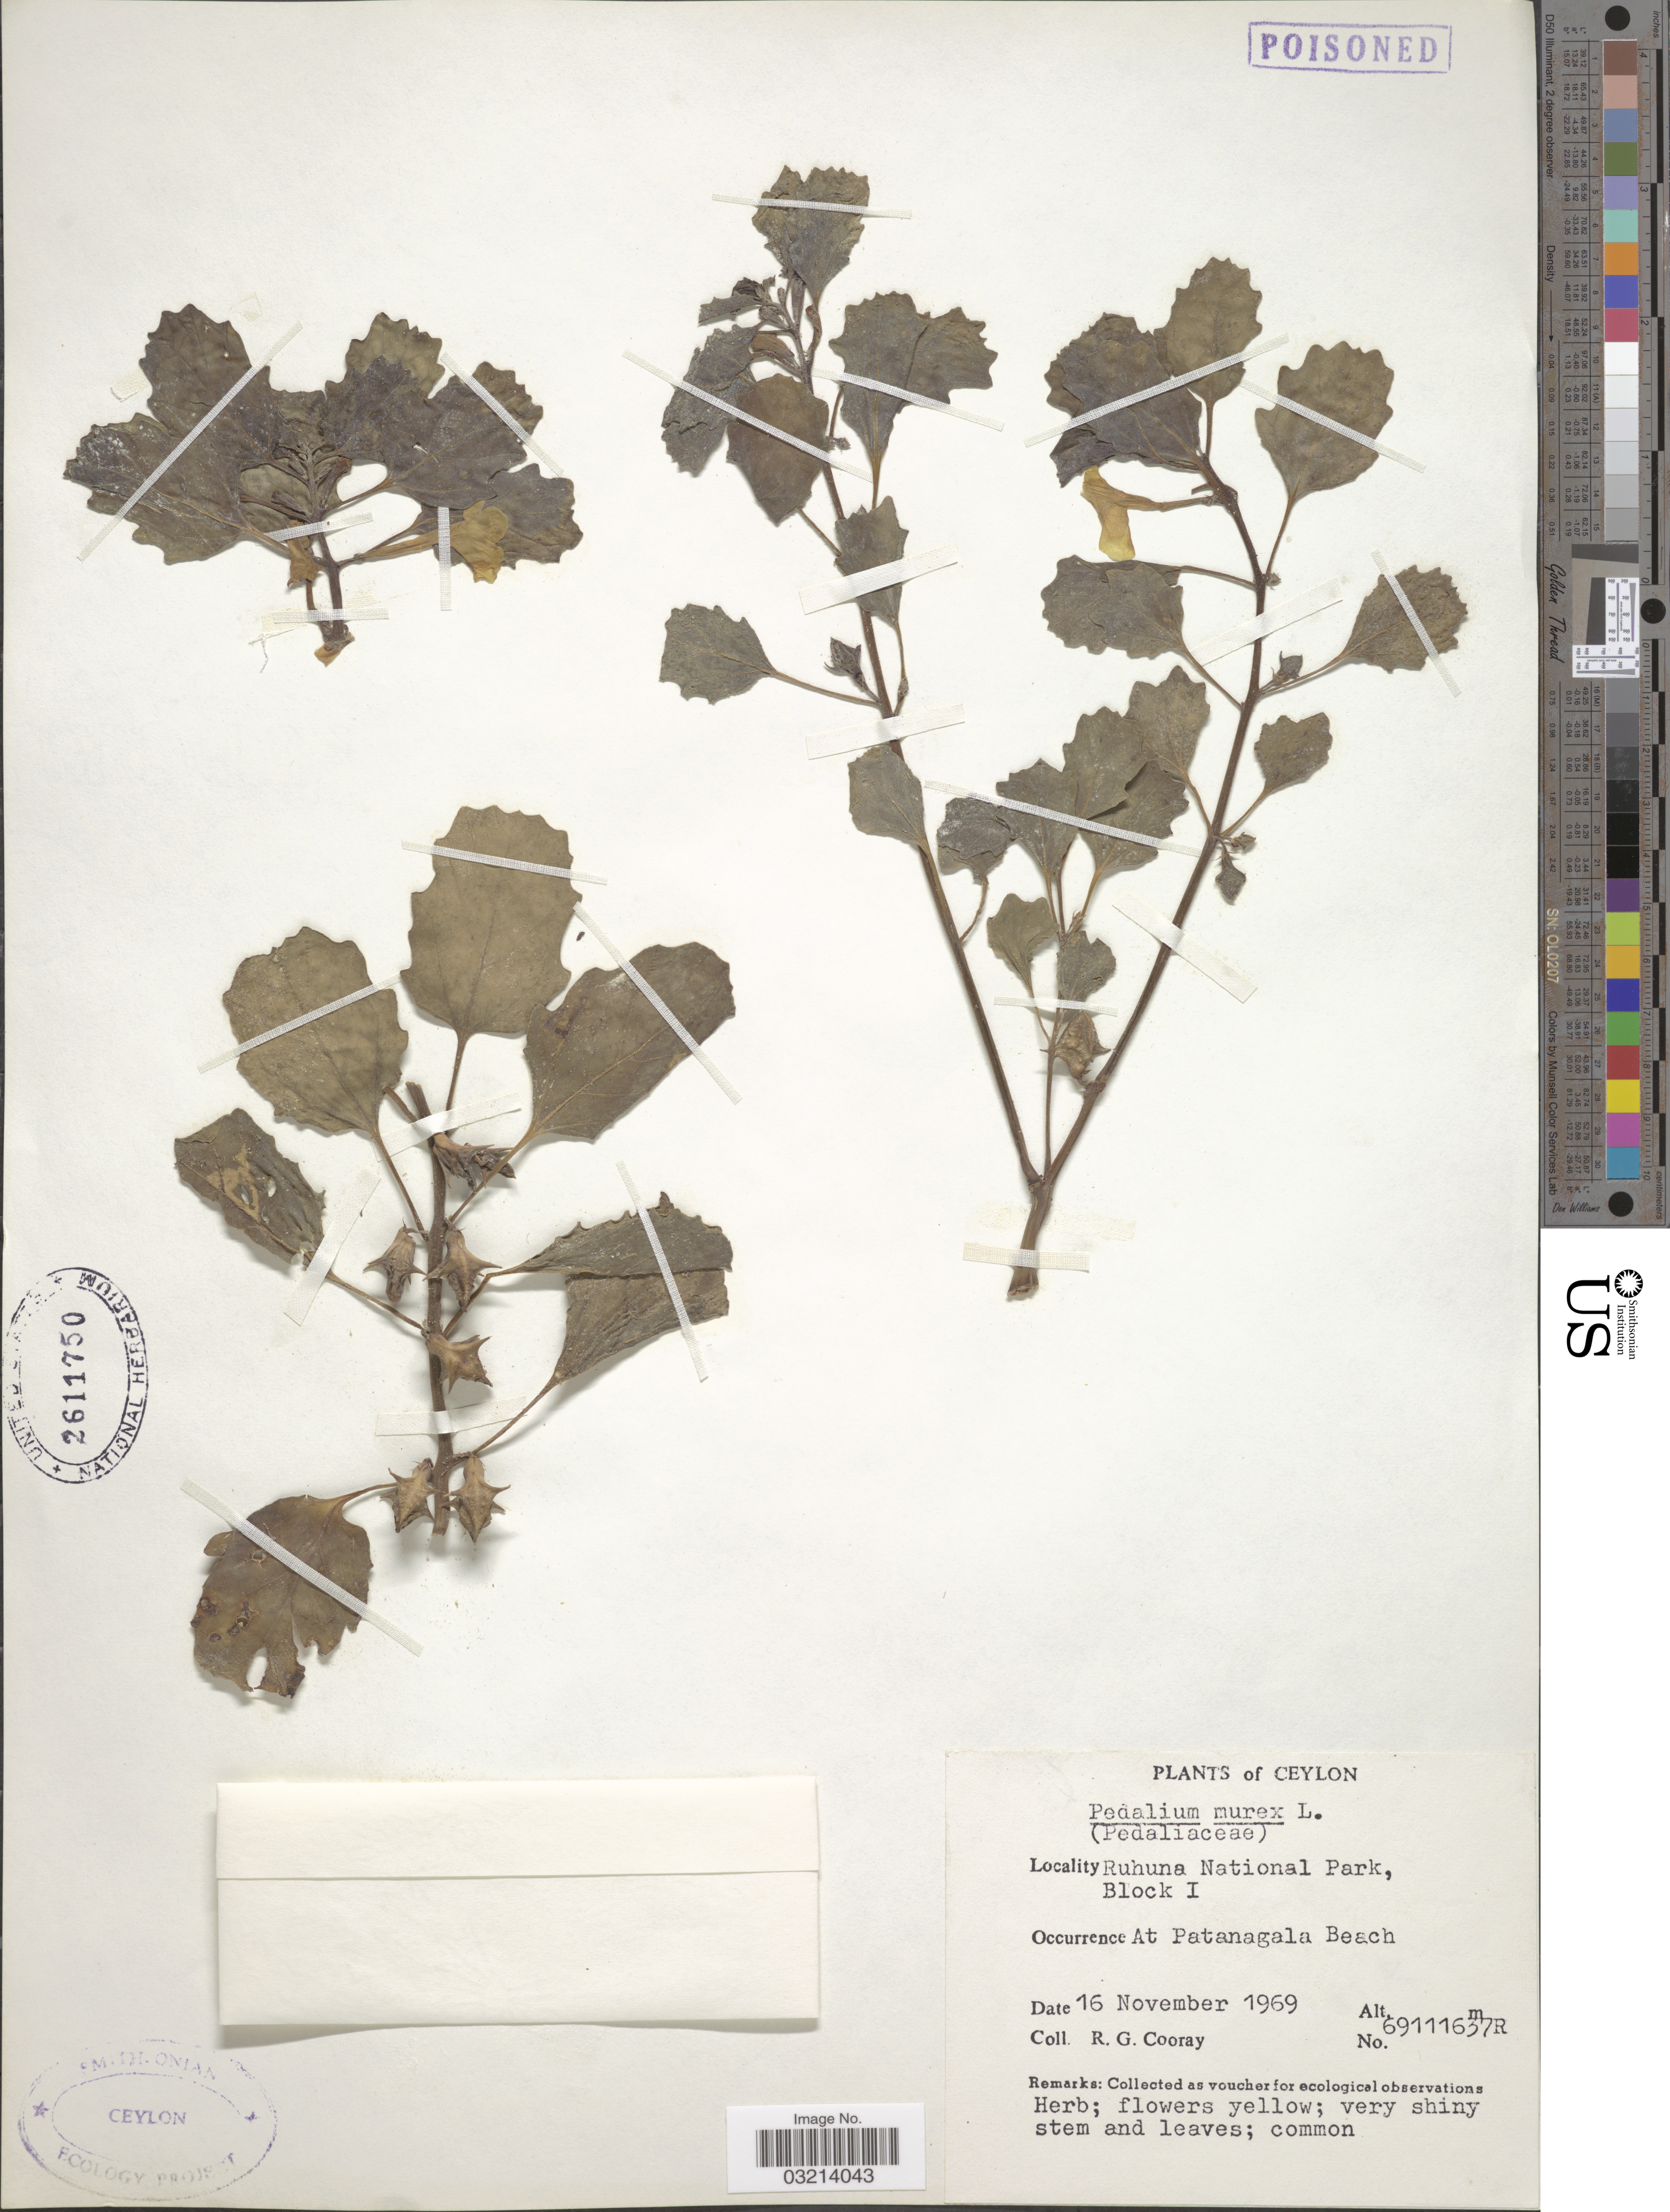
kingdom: Plantae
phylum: Tracheophyta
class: Magnoliopsida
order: Lamiales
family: Pedaliaceae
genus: Pedalium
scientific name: Pedalium murex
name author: L.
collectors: R. Cooray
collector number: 69111637R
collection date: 1969-11-16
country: Sri Lanka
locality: Ceylon. Ruhuna National Park, Block I. At Patanagala Beach.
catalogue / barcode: US 2611750